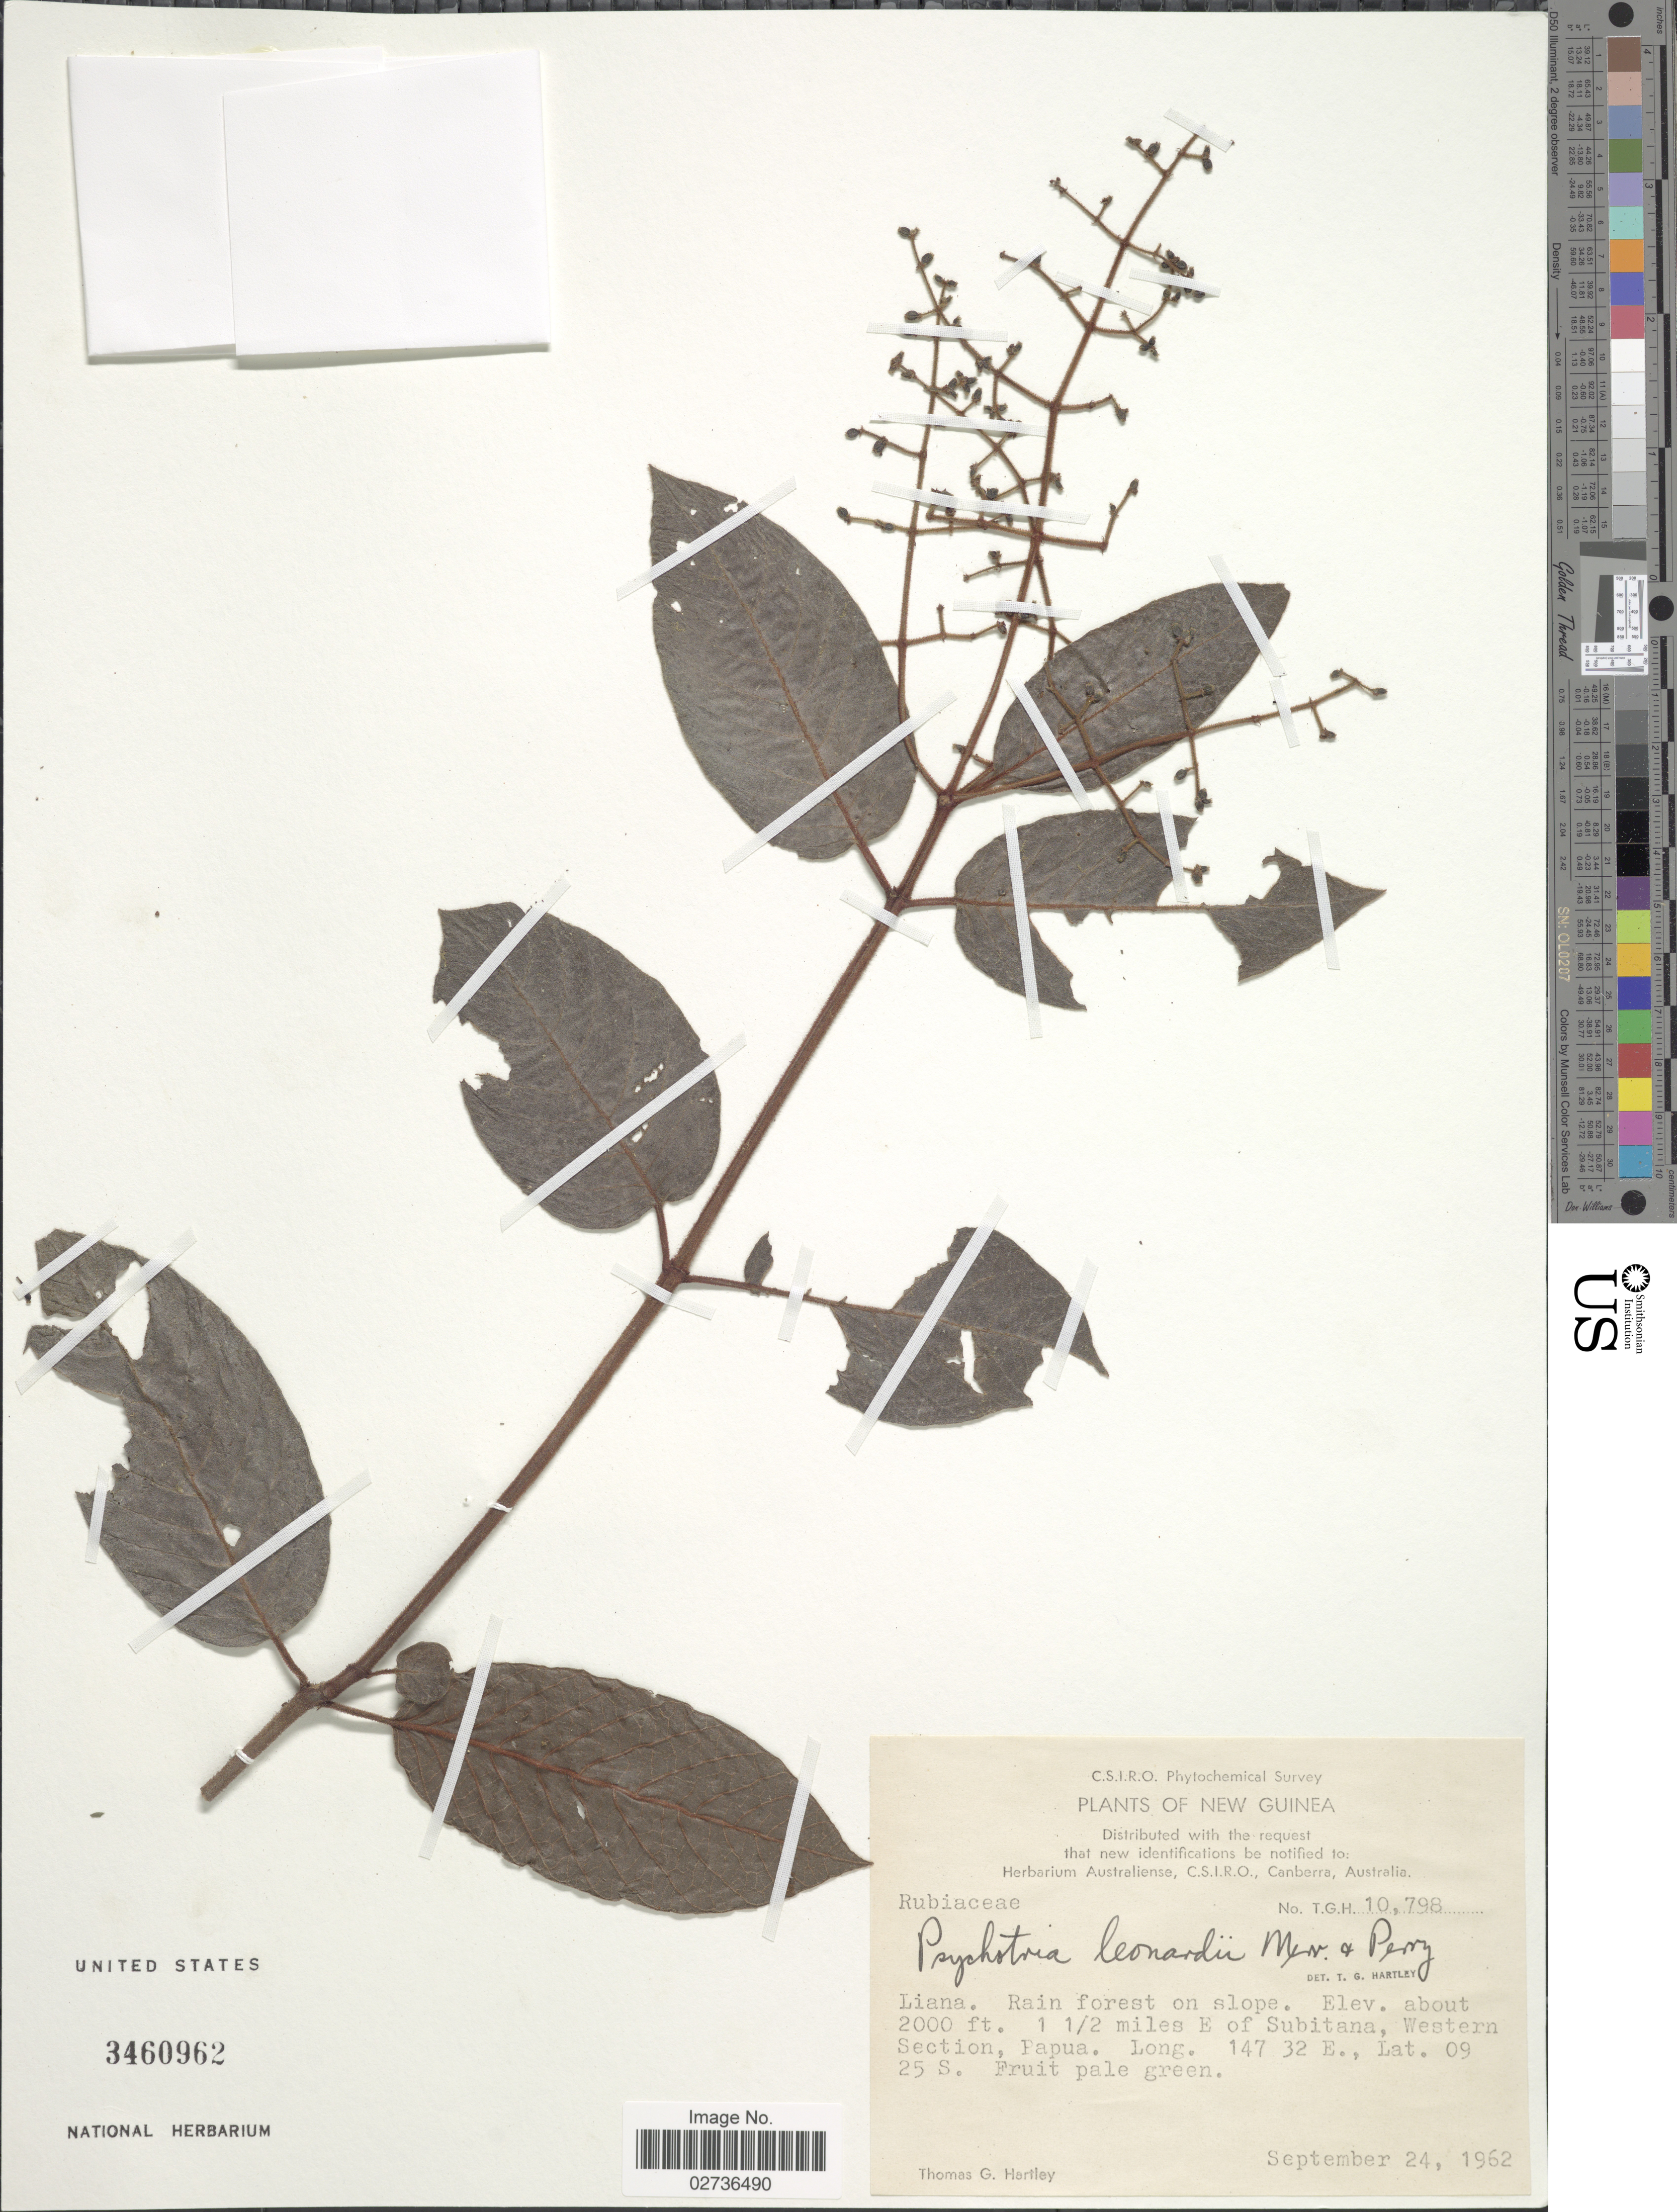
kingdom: Plantae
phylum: Tracheophyta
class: Magnoliopsida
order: Gentianales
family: Rubiaceae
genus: Psychotria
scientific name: Psychotria leonardii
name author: Merr. & L.M. Perry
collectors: T. G. Hartley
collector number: T.G.H. 10798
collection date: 1962-09-24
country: Papua New Guinea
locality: Liana, Rain forest on slope, 1½ miles E of Subitana, Western Section, Papua, New Guinea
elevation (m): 610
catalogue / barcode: US 3460962